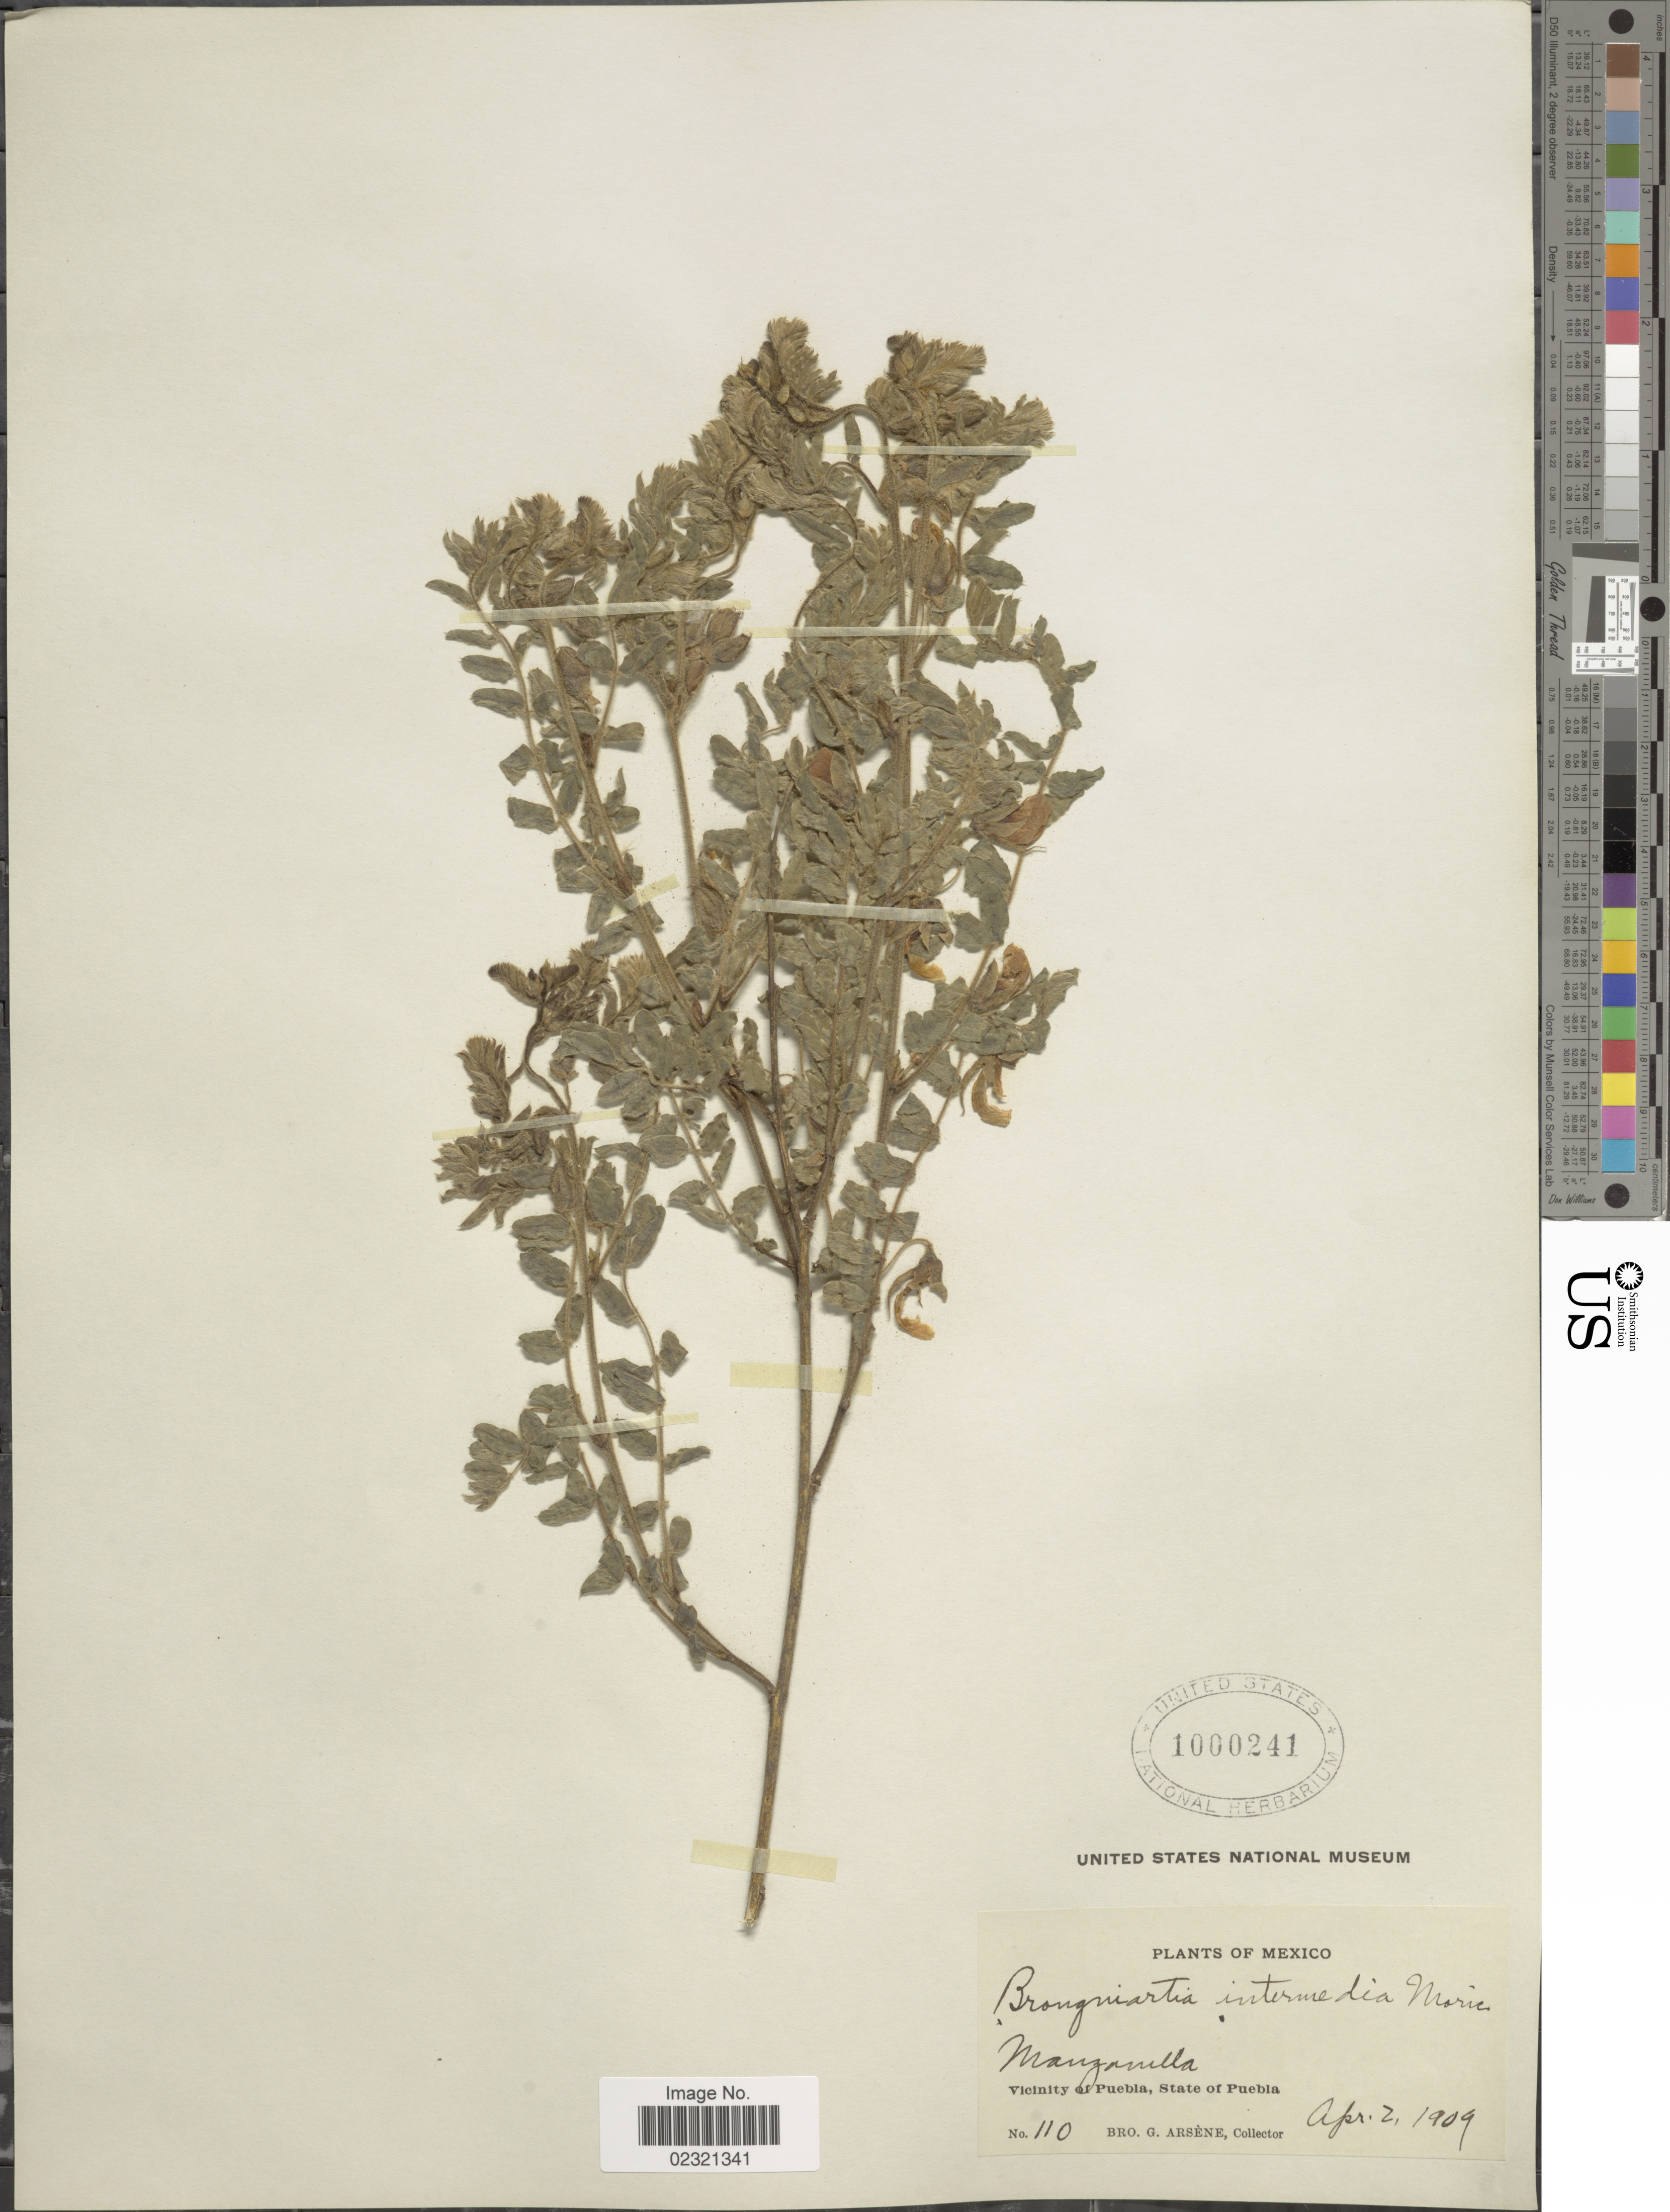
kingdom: Plantae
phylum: Tracheophyta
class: Magnoliopsida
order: Fabales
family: Fabaceae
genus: Brongniartia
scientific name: Brongniartia intermedia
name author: Moric.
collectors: Bro. G. Arsène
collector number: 110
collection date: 1909-04-02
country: Mexico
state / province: Puebla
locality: Manzanilla, vicinity of Puebla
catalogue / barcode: US 1000241